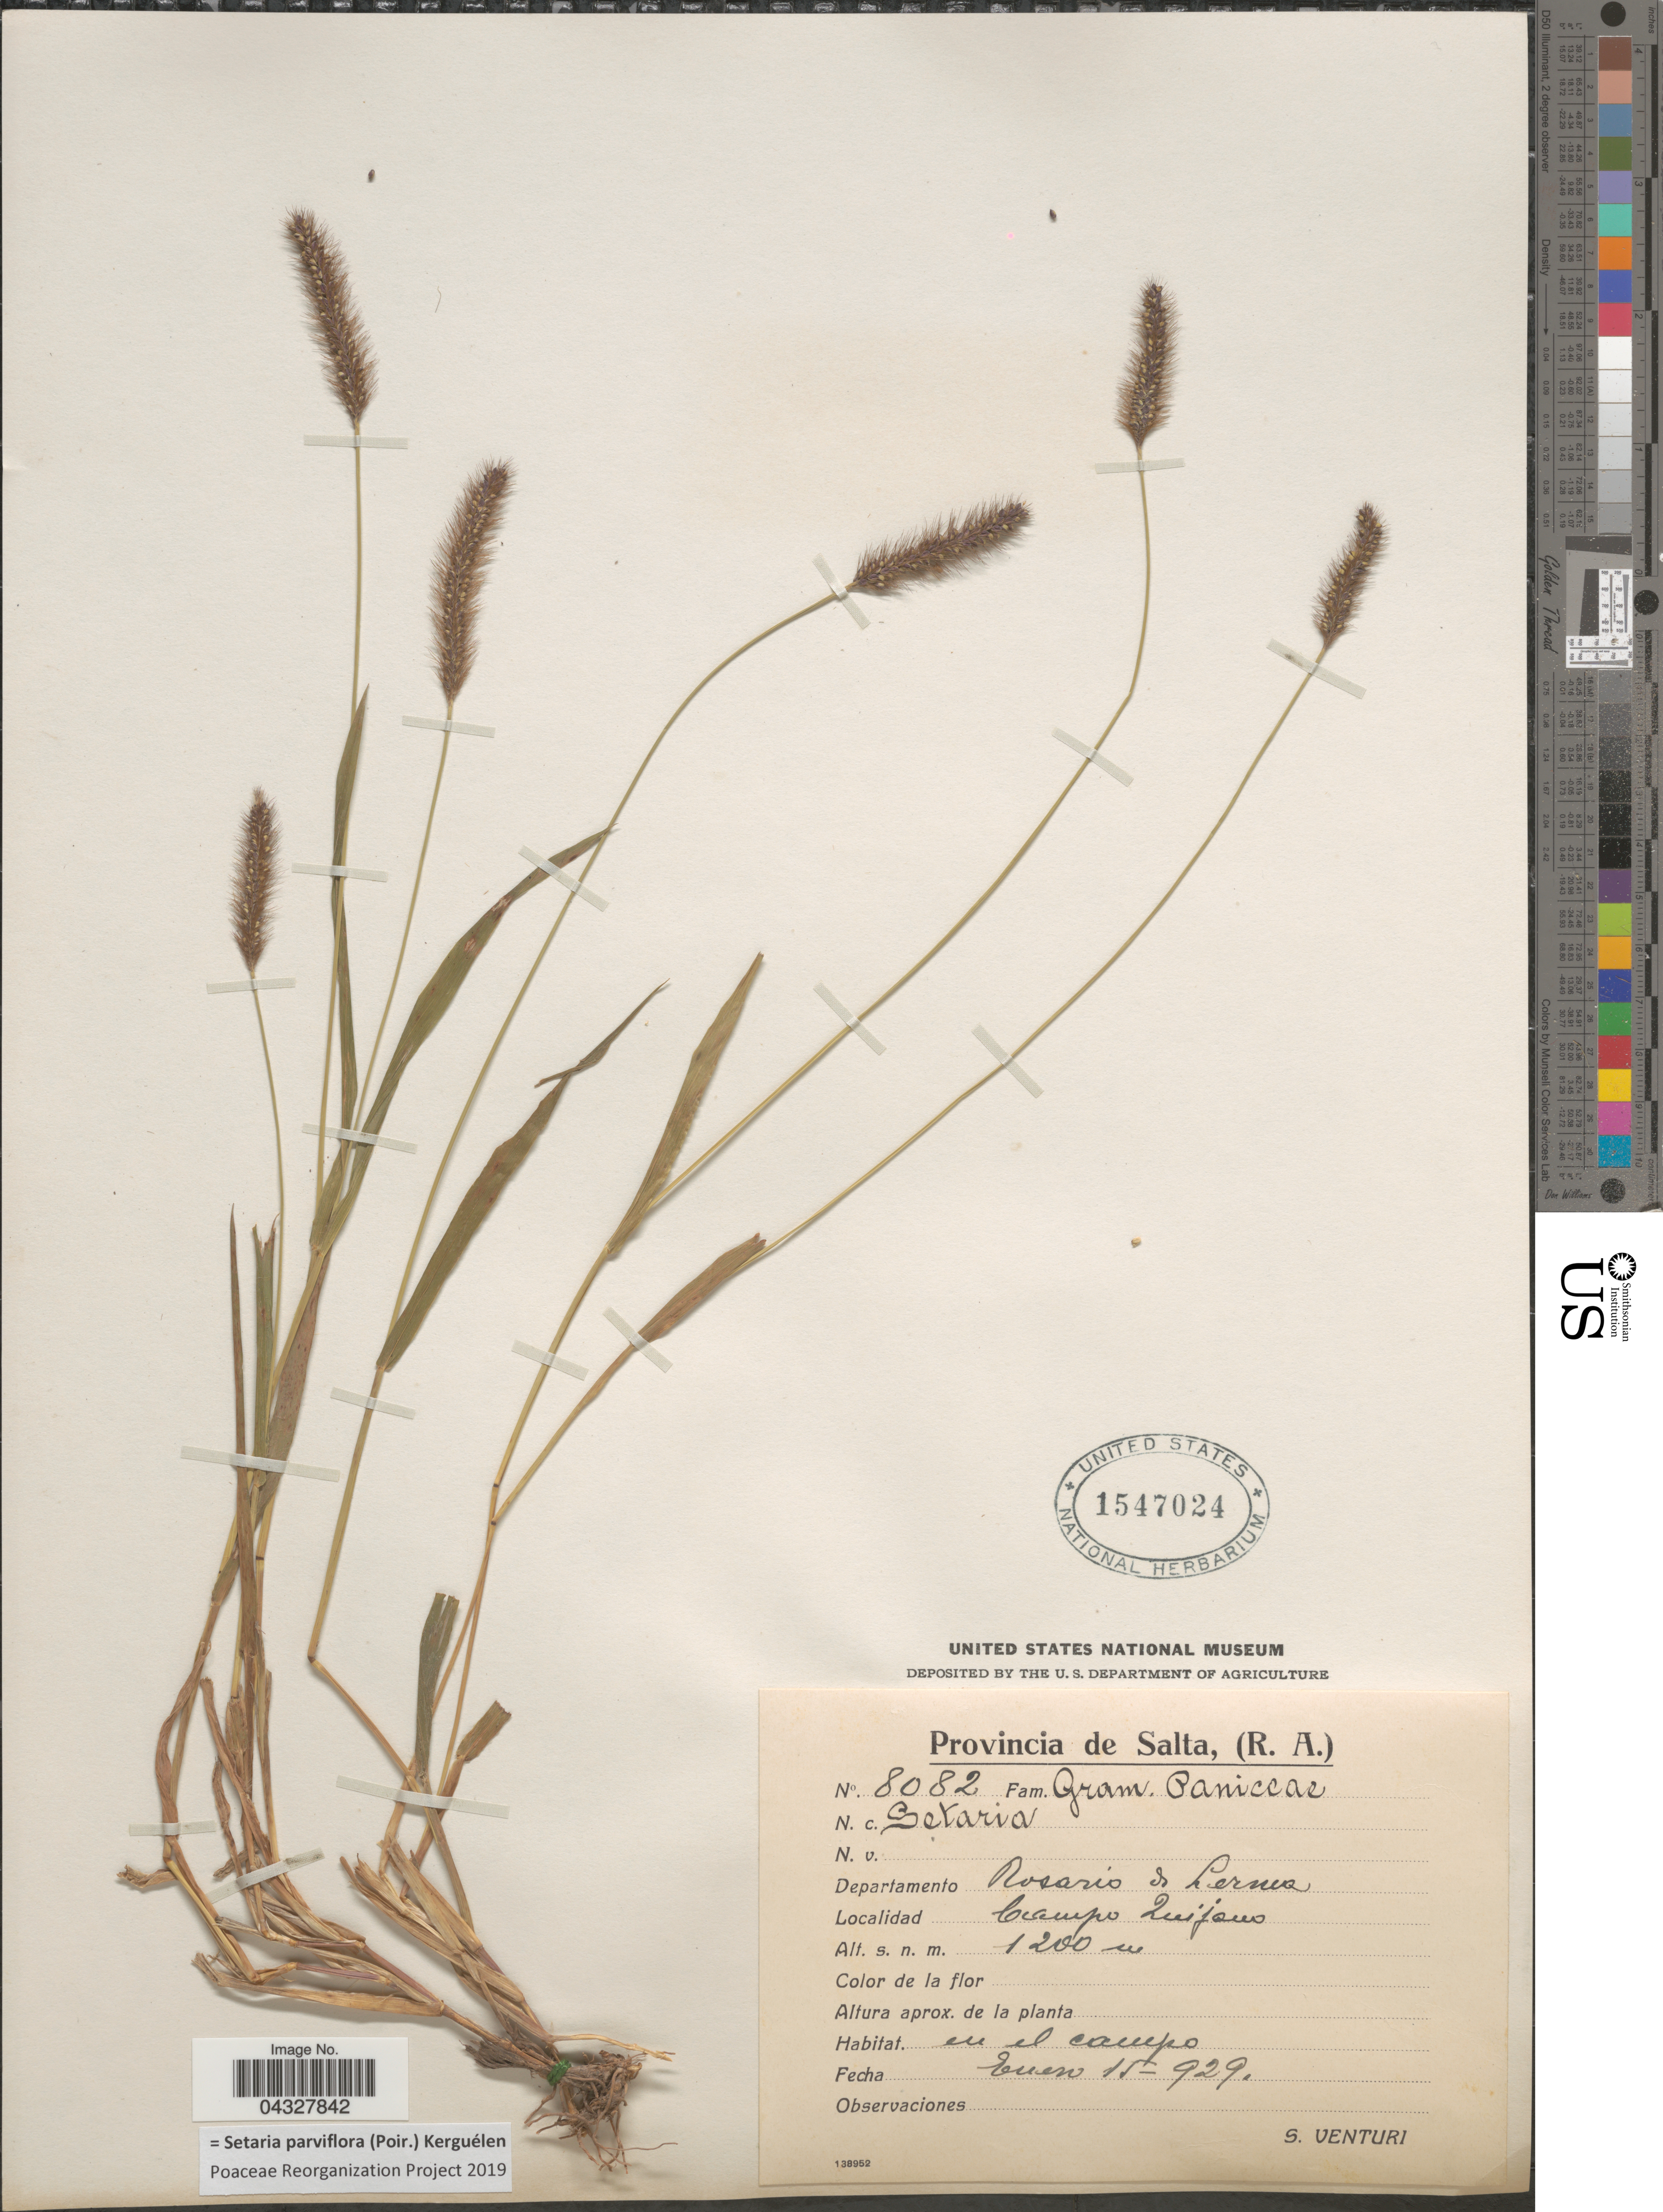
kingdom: Plantae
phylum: Tracheophyta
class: Liliopsida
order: Poales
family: Poaceae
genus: Setaria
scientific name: Setaria parviflora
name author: (Poir.) Kerguélen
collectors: S. Venturi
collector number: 8082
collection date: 1929-01-15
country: Argentina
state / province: Salta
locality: Departamento Rosario de Lerma. Campo Quijano.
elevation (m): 1200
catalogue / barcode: US 1547024